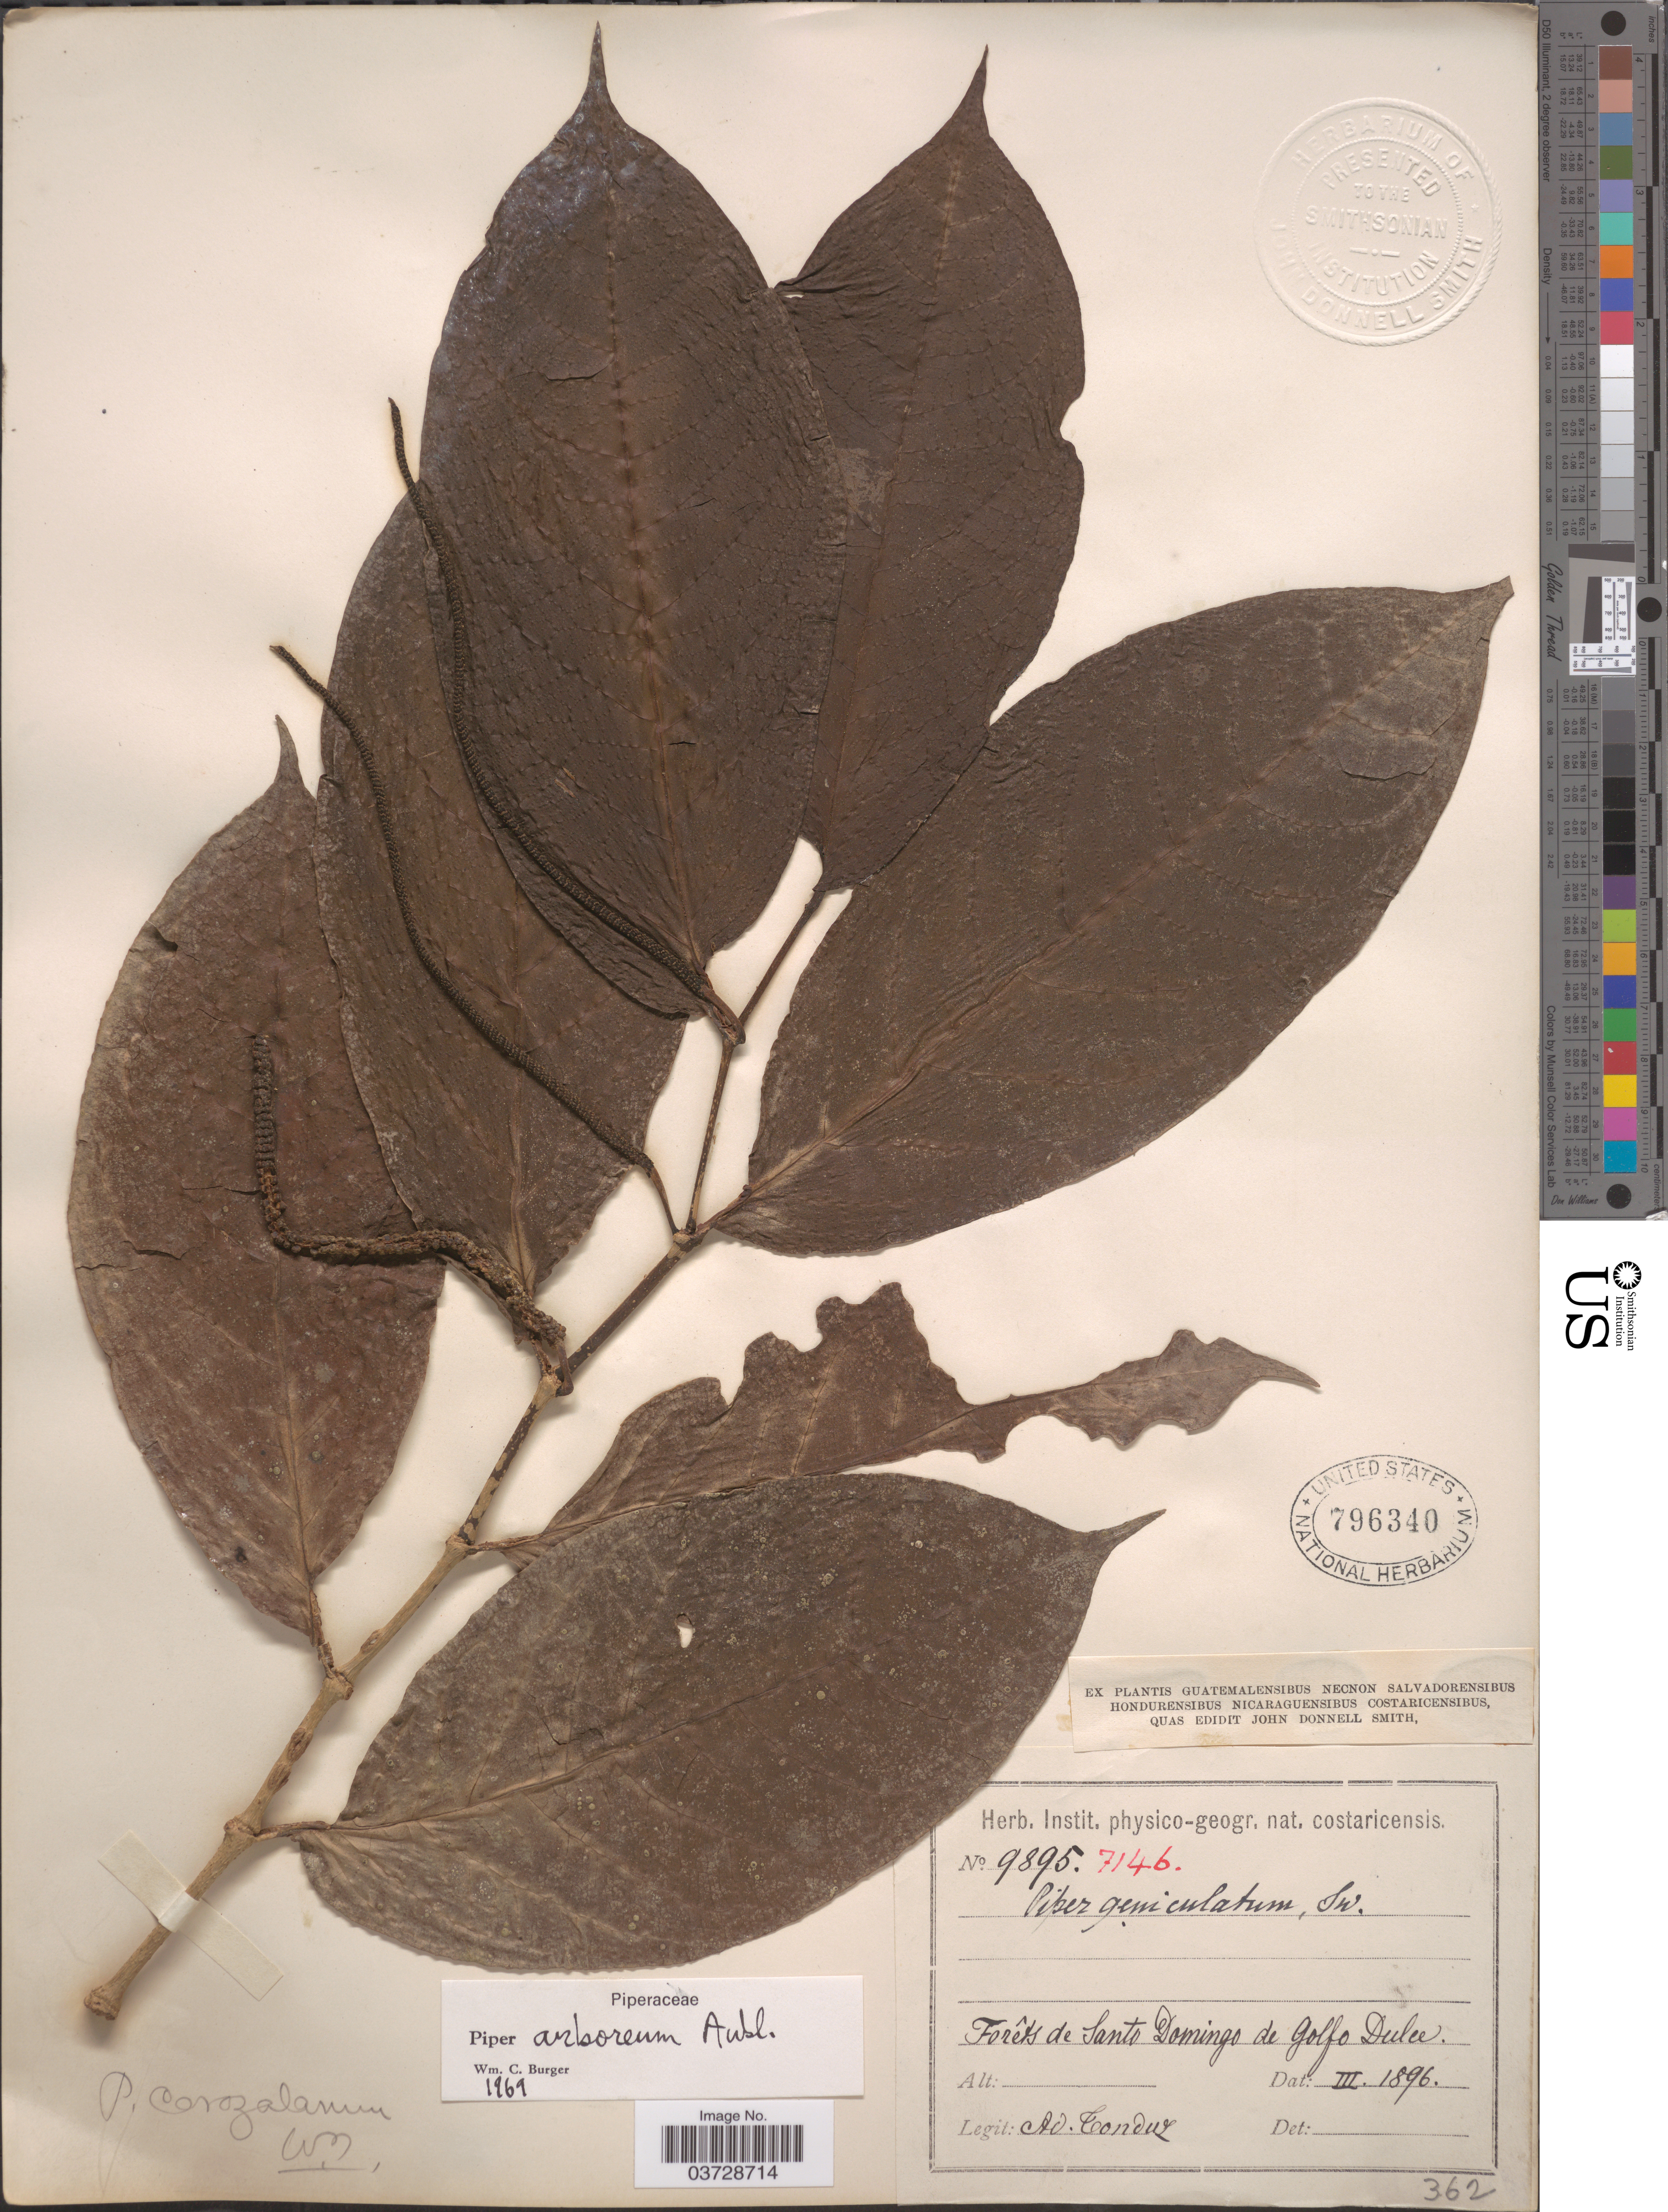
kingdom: Plantae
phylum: Tracheophyta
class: Magnoliopsida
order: Piperales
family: Piperaceae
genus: Piper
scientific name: Piper arboreum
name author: Aubl.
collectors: A. Tonduz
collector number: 9895/7146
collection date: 1896-03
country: Costa Rica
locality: Forêts de Santo Domingo de Golfo Dulce.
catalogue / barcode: US 796340